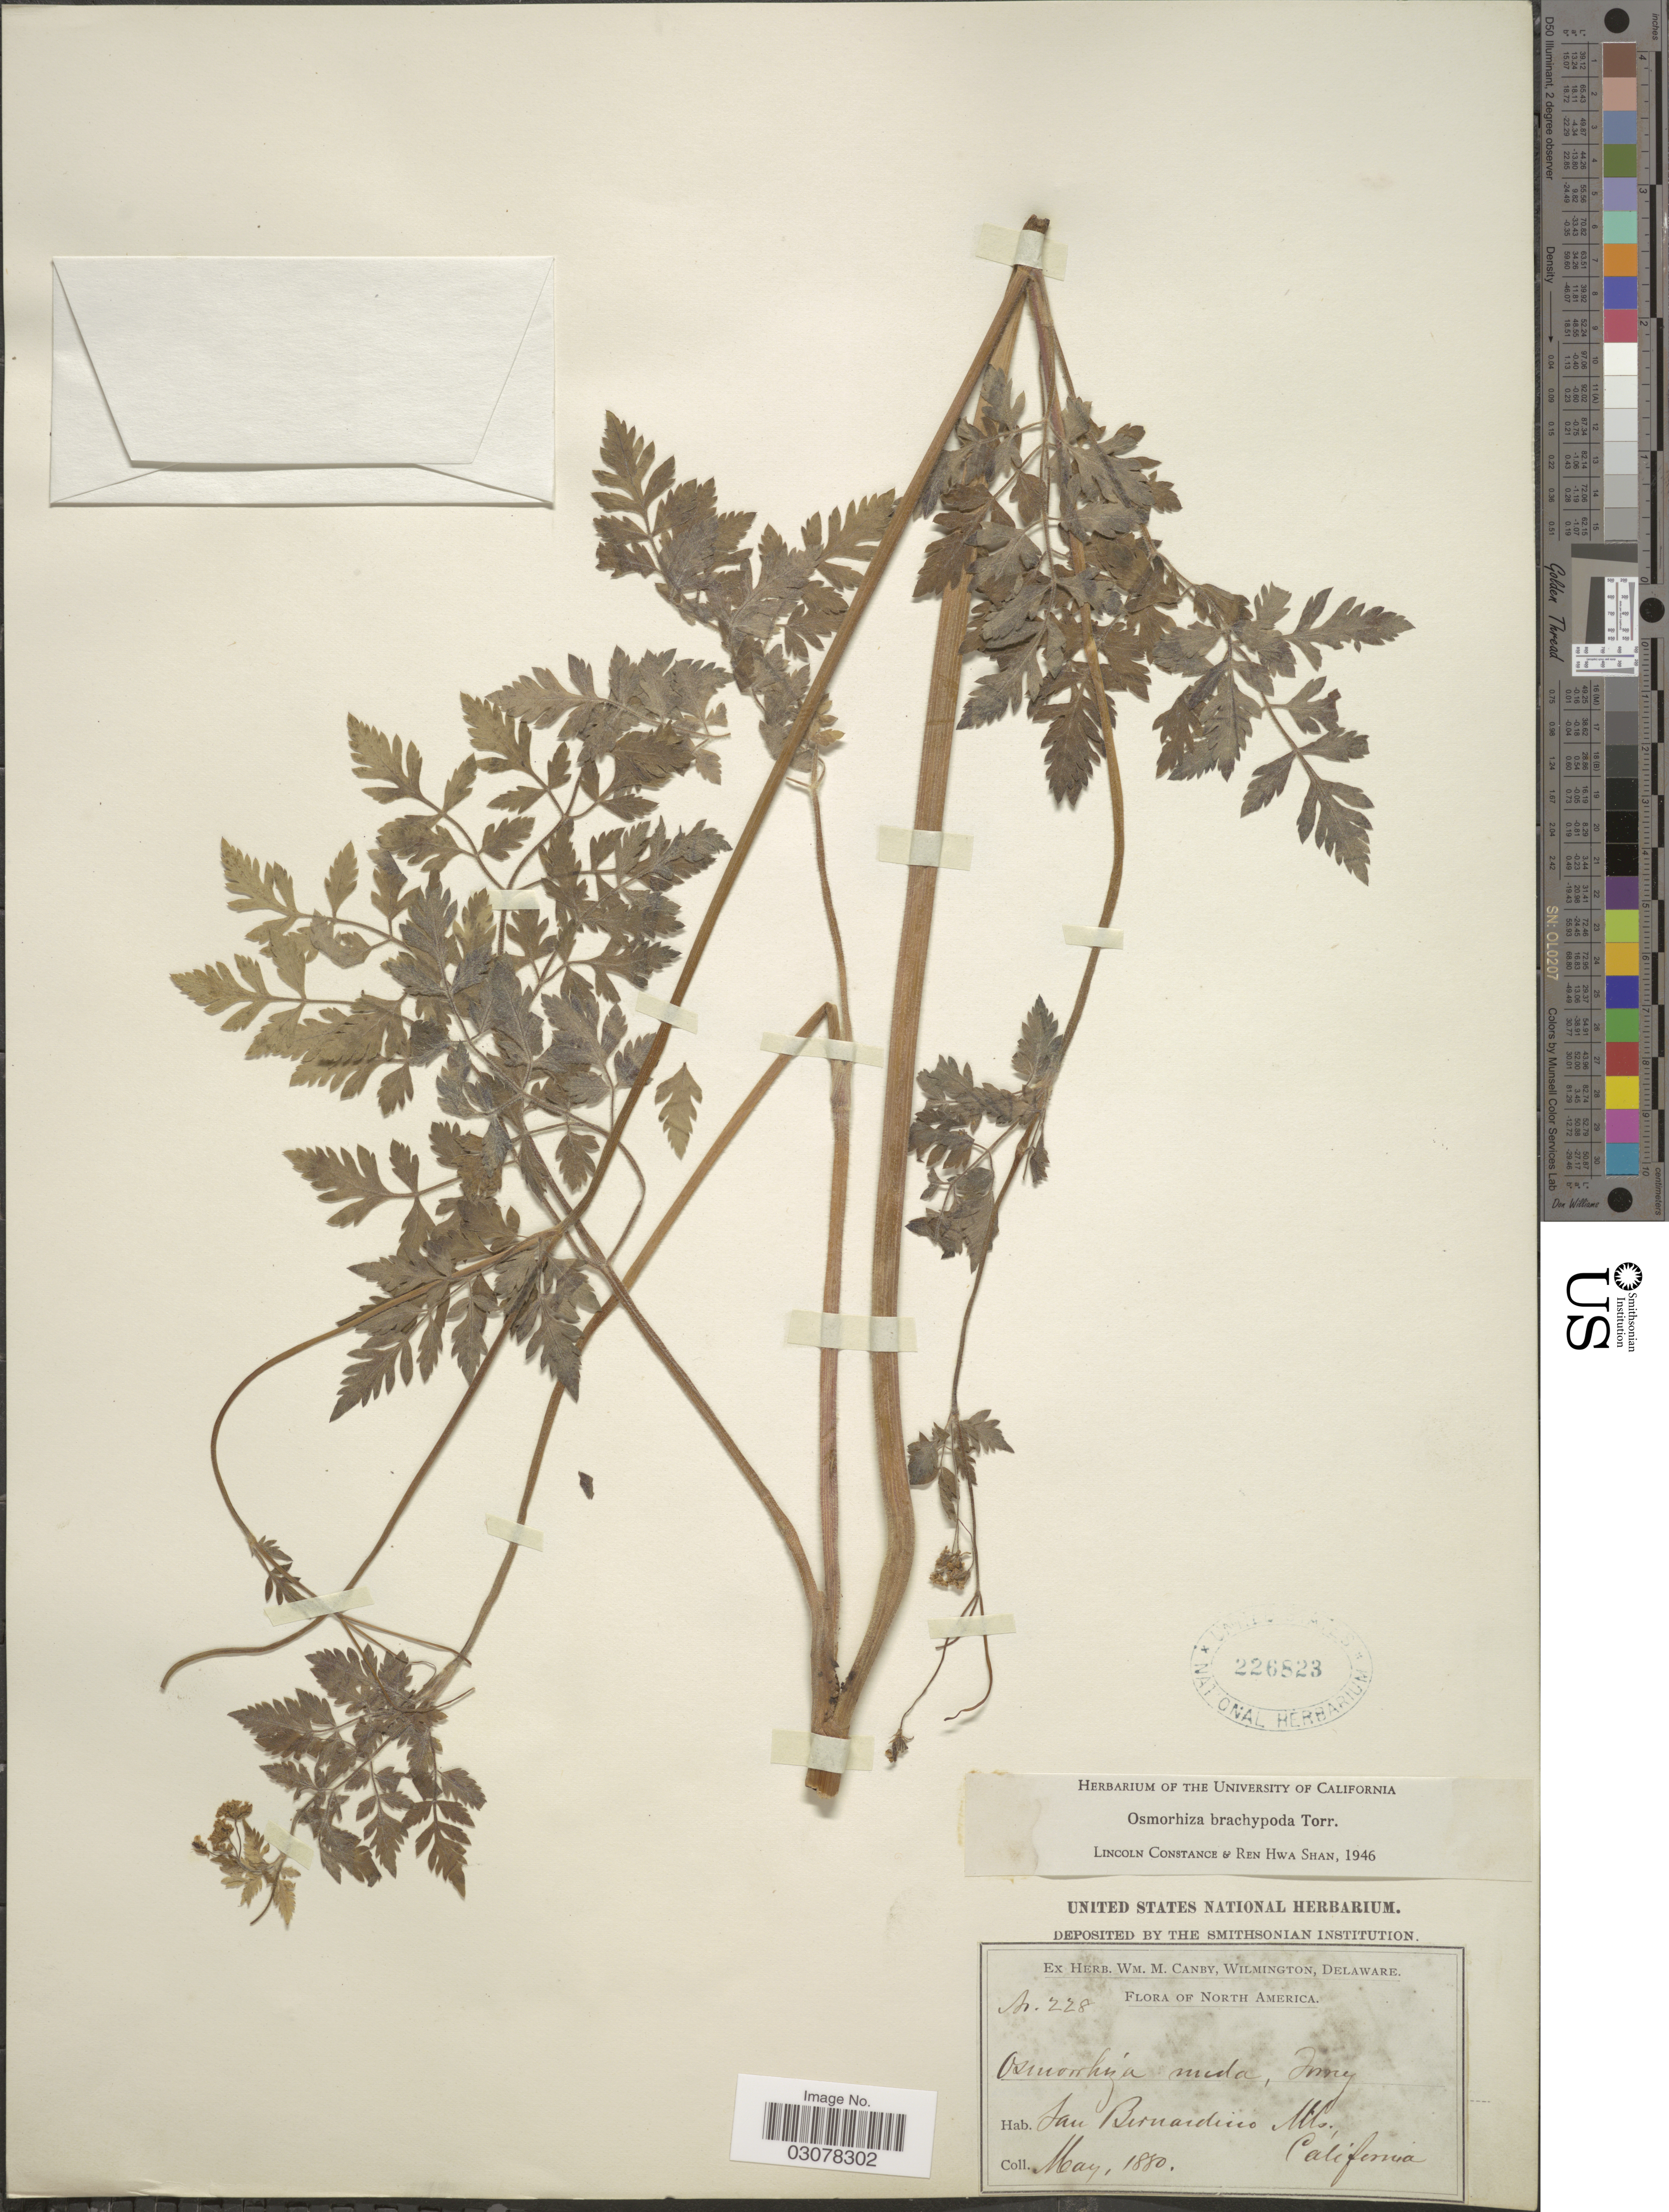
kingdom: Plantae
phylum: Tracheophyta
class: Magnoliopsida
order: Apiales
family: Apiaceae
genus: Osmorhiza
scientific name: Osmorhiza brachypoda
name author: Torr. ex Durand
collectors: ex herb. W.M. Canby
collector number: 228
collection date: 1880-05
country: United States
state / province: California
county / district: San Bernardino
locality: San Bernardino Mts.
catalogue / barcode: US 226823